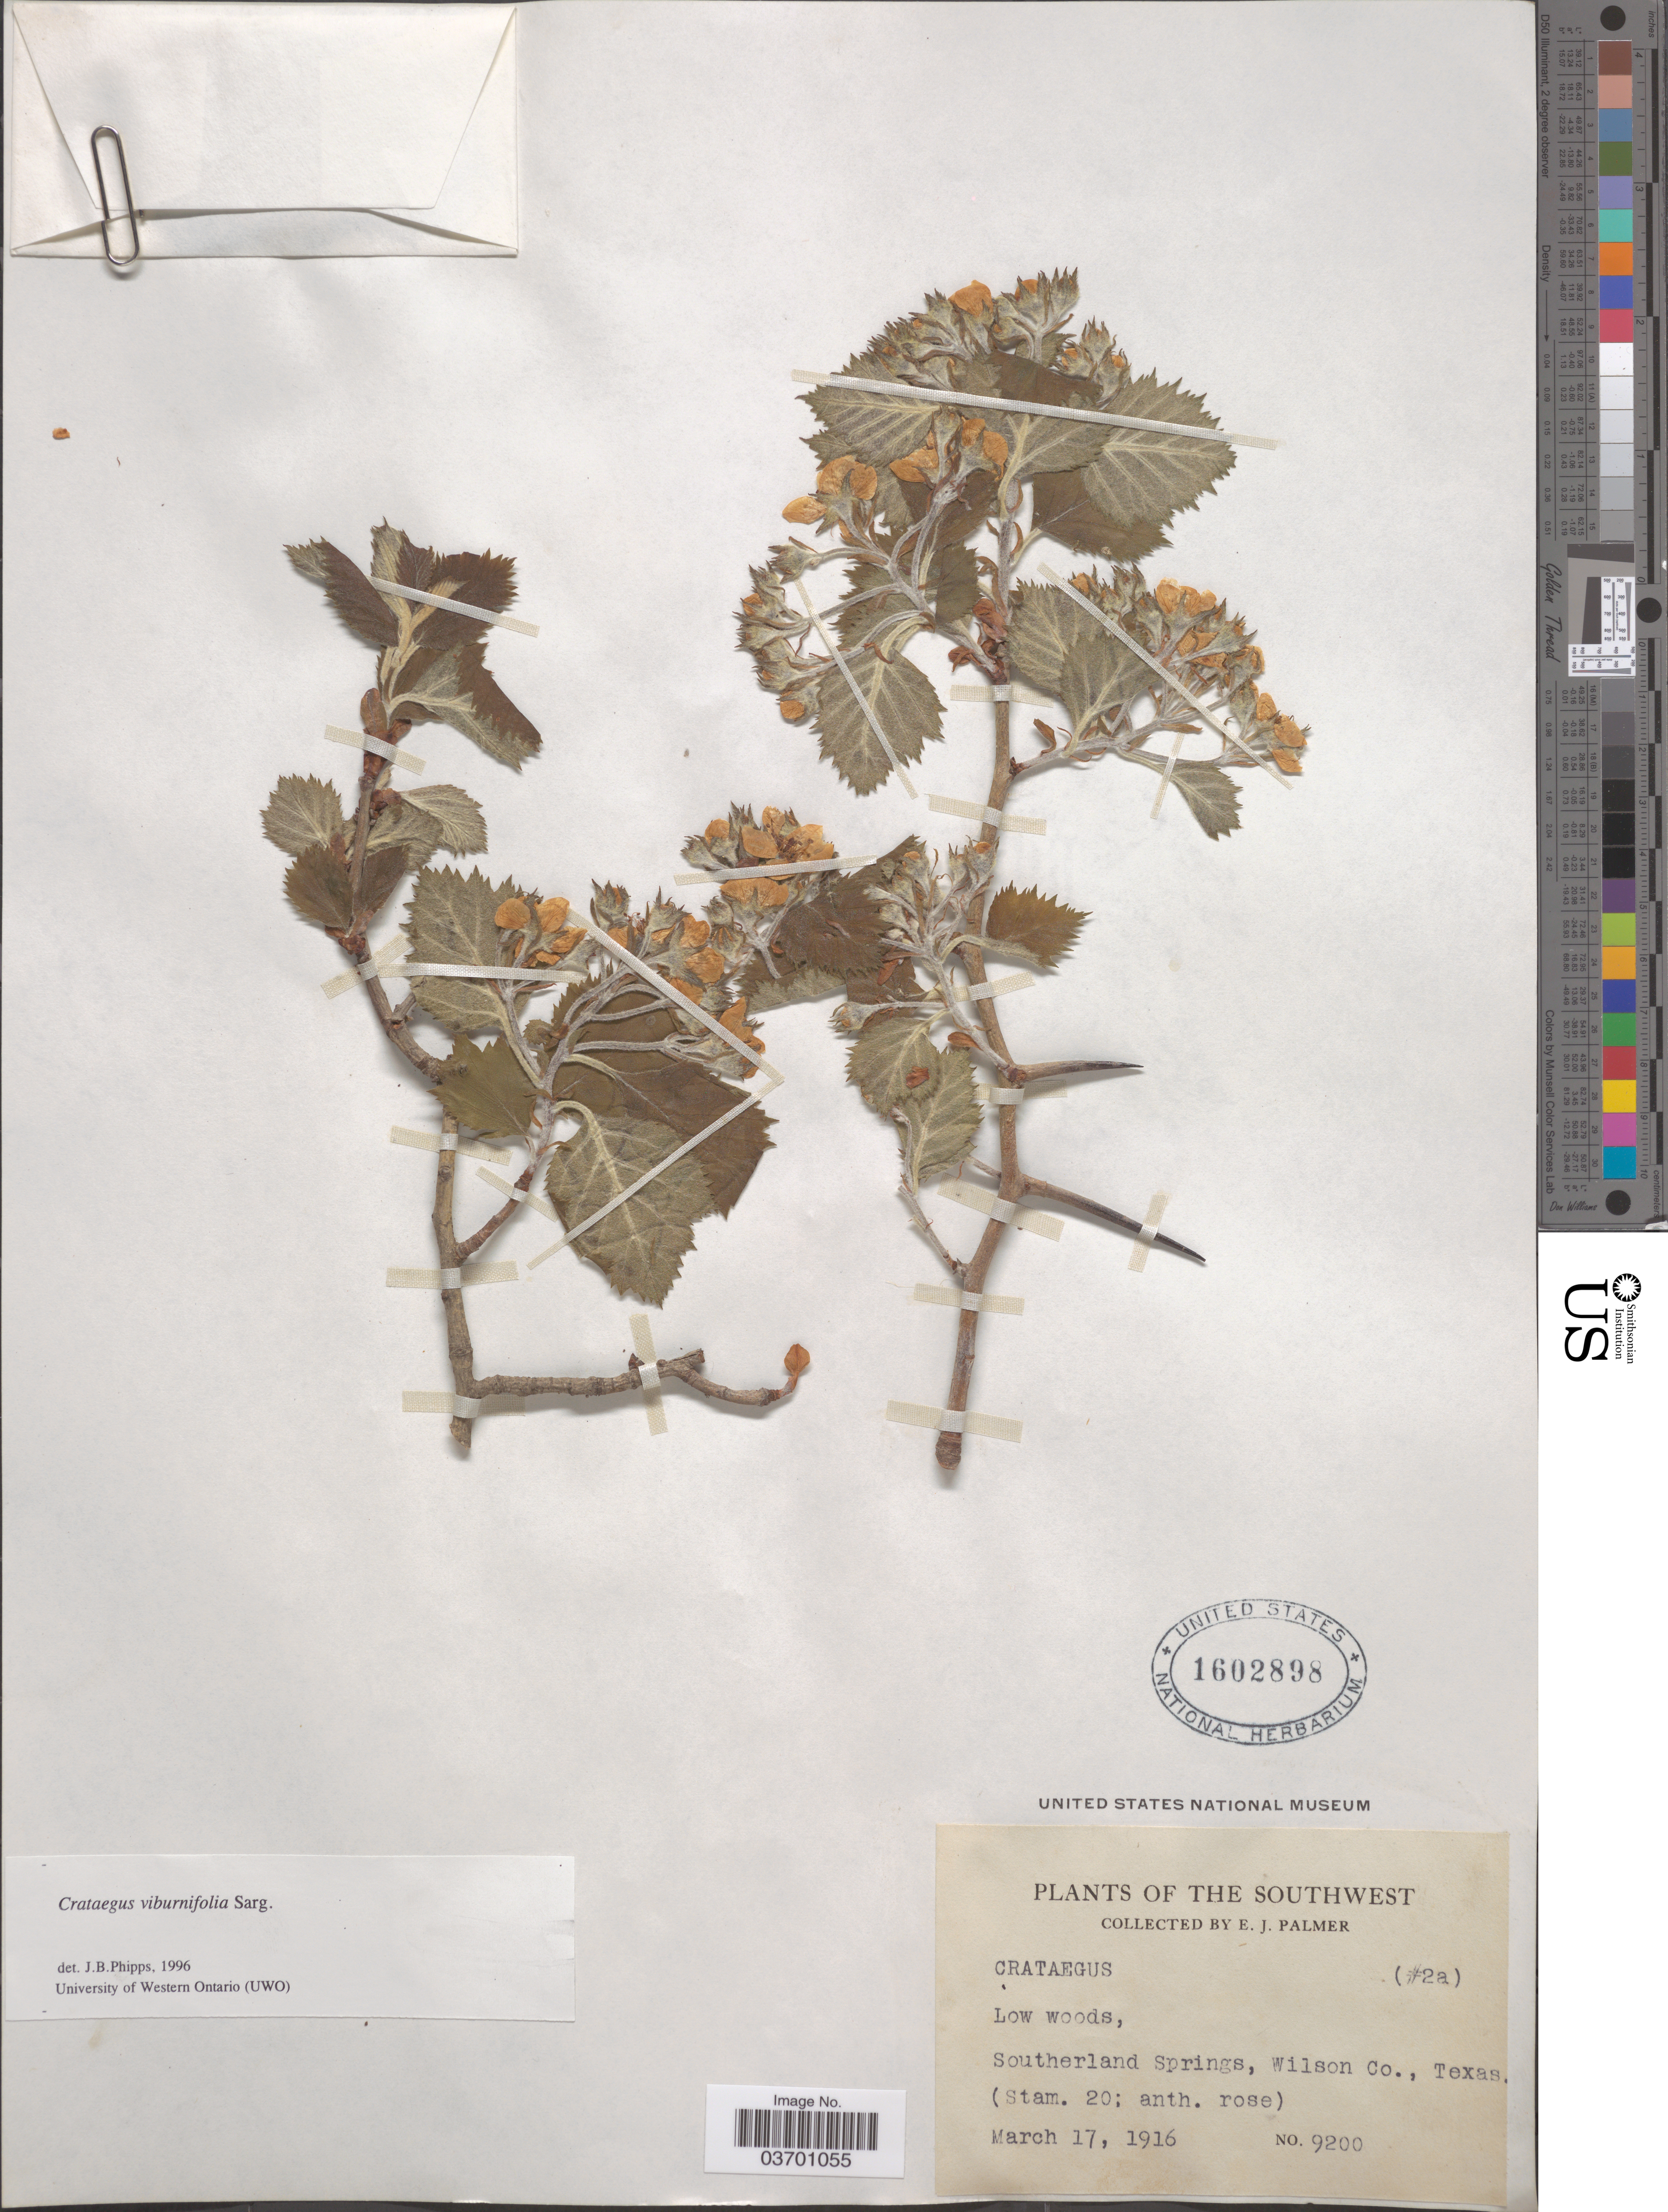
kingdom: Plantae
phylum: Tracheophyta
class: Magnoliopsida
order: Rosales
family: Rosaceae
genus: Crataegus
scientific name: Crataegus mollis var. viburnifolia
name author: (Sarg.) Lance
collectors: E. J. Palmer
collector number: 9200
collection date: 1916-03-17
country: United States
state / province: Texas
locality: The Southwest. Southerland Springs, Wilson Co.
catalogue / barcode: US 1602898